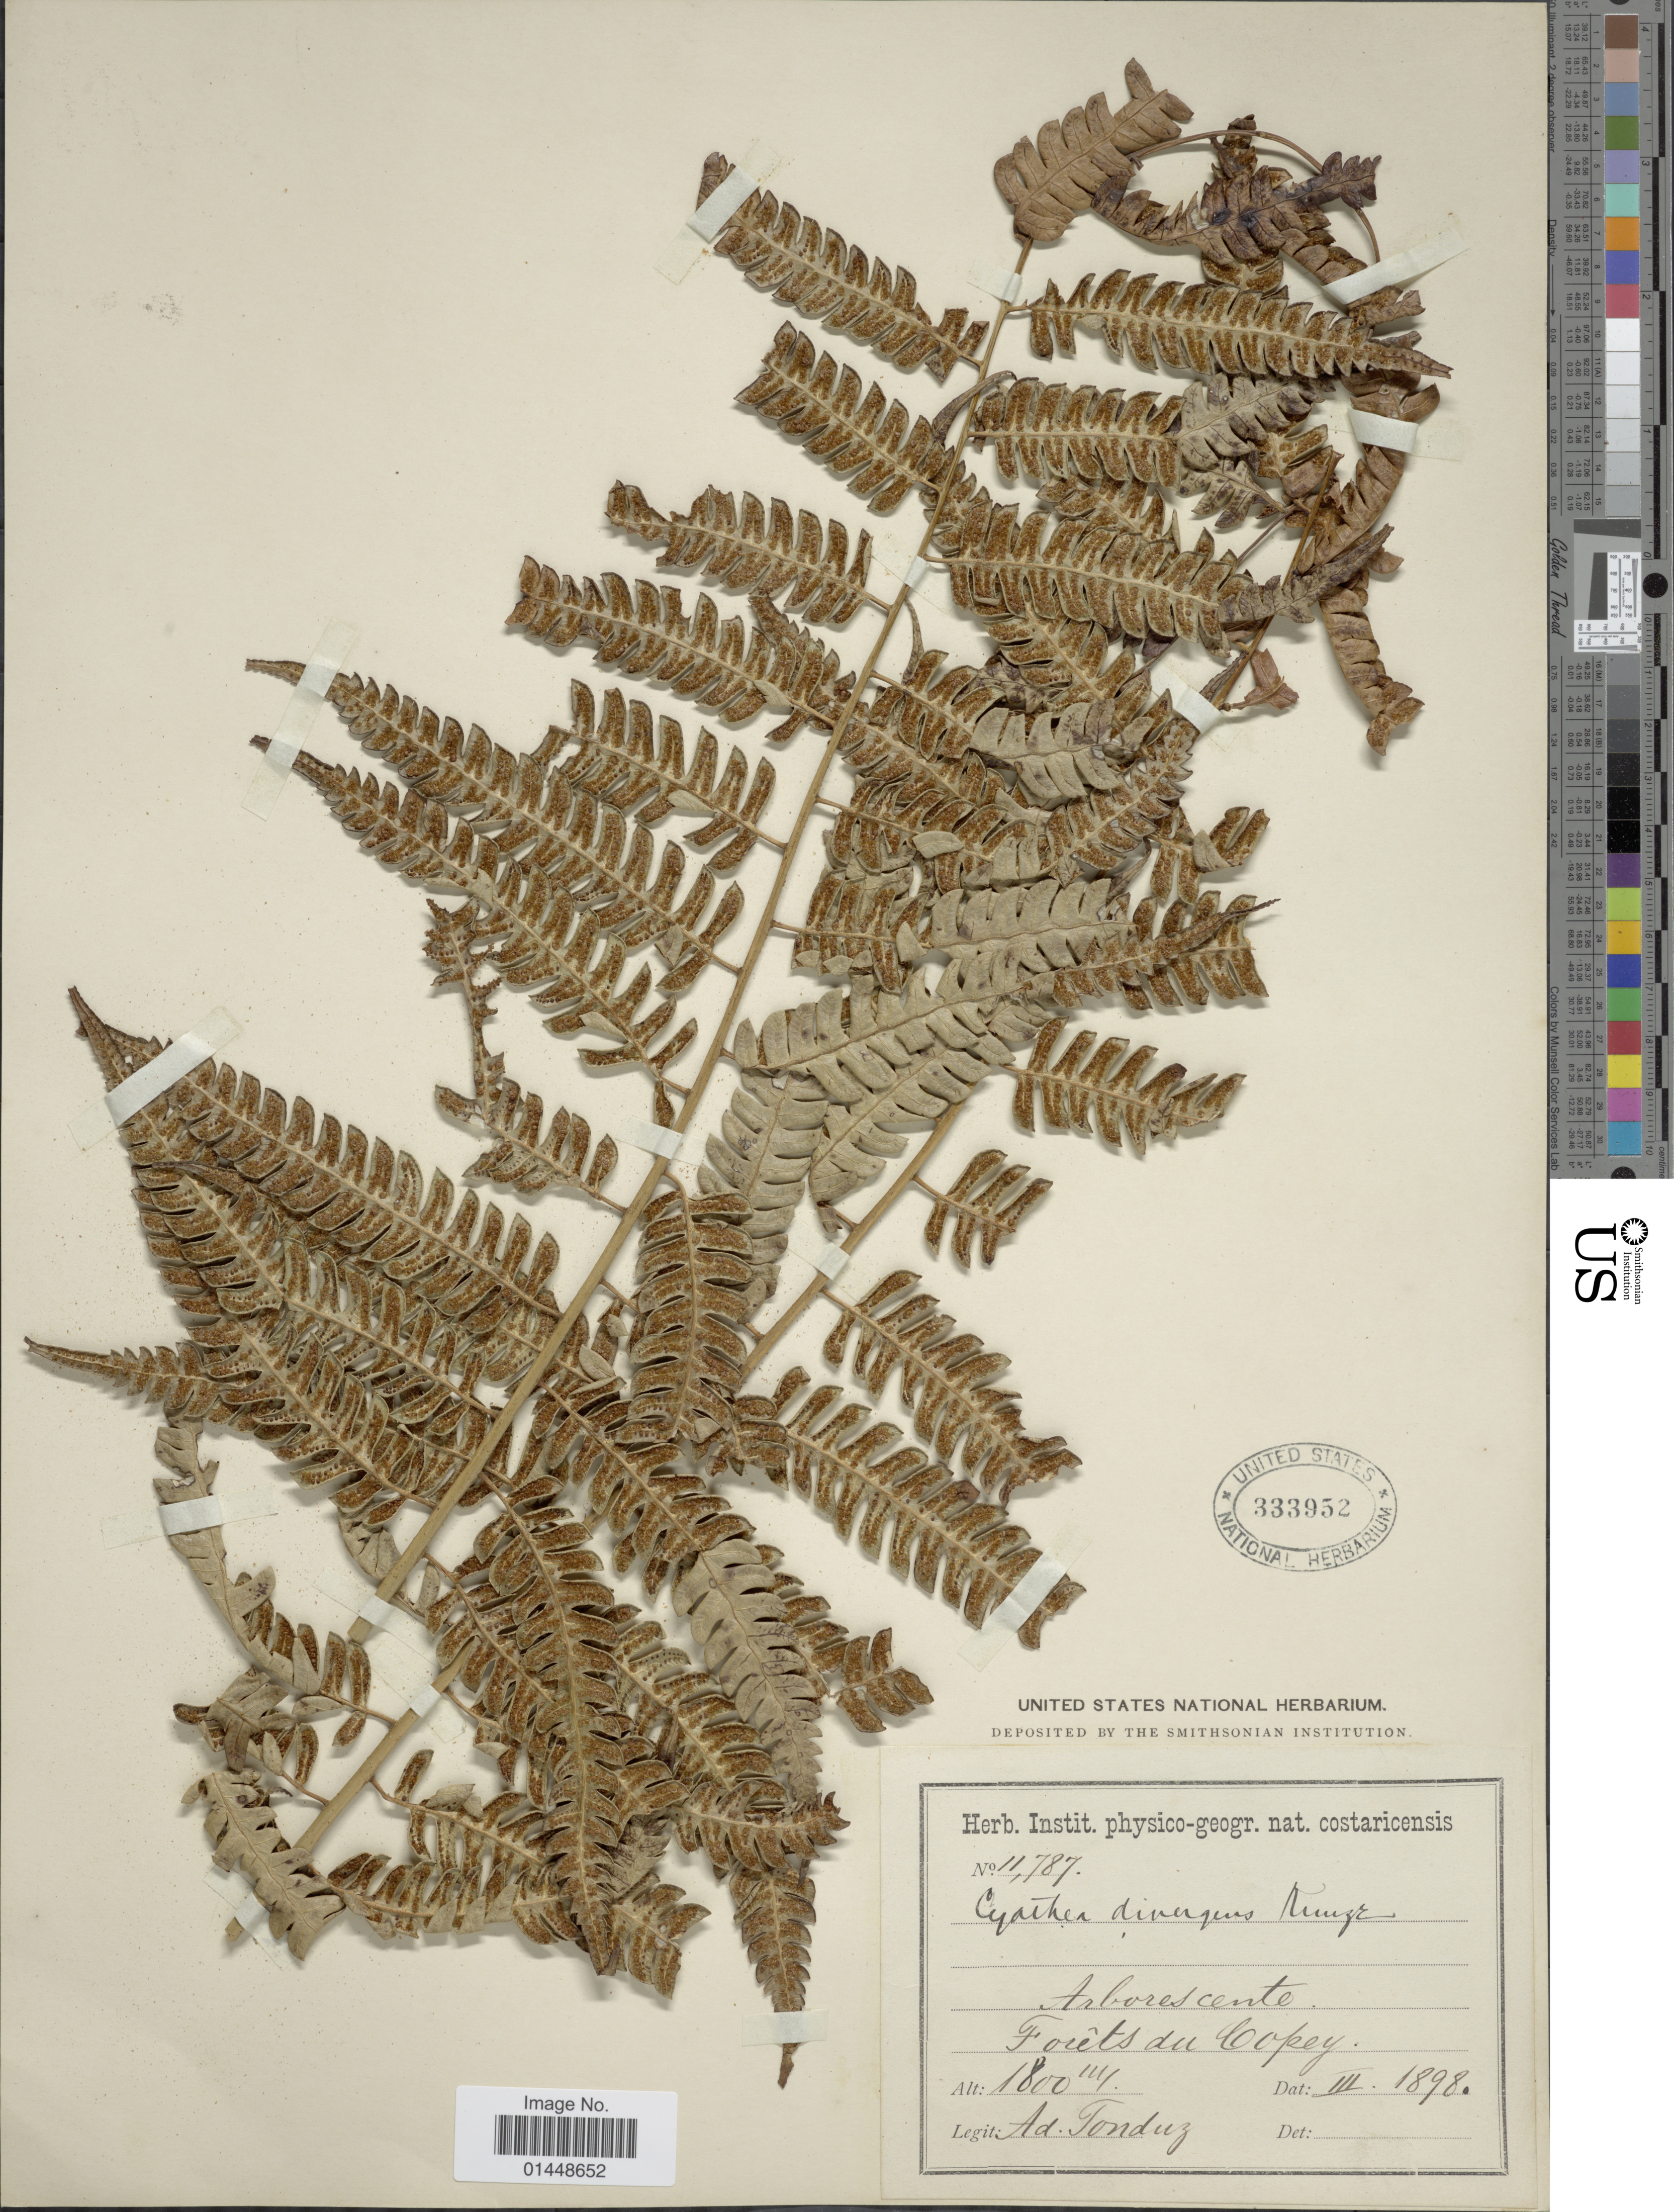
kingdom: Plantae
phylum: Tracheophyta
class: Polypodiopsida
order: Cyatheales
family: Cyatheaceae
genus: Cyathea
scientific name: Cyathea divergens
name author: Kunze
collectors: A. Tonduz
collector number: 11787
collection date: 1898-03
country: Costa Rica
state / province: San José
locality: Forêts du Copey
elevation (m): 1800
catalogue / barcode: US 333952